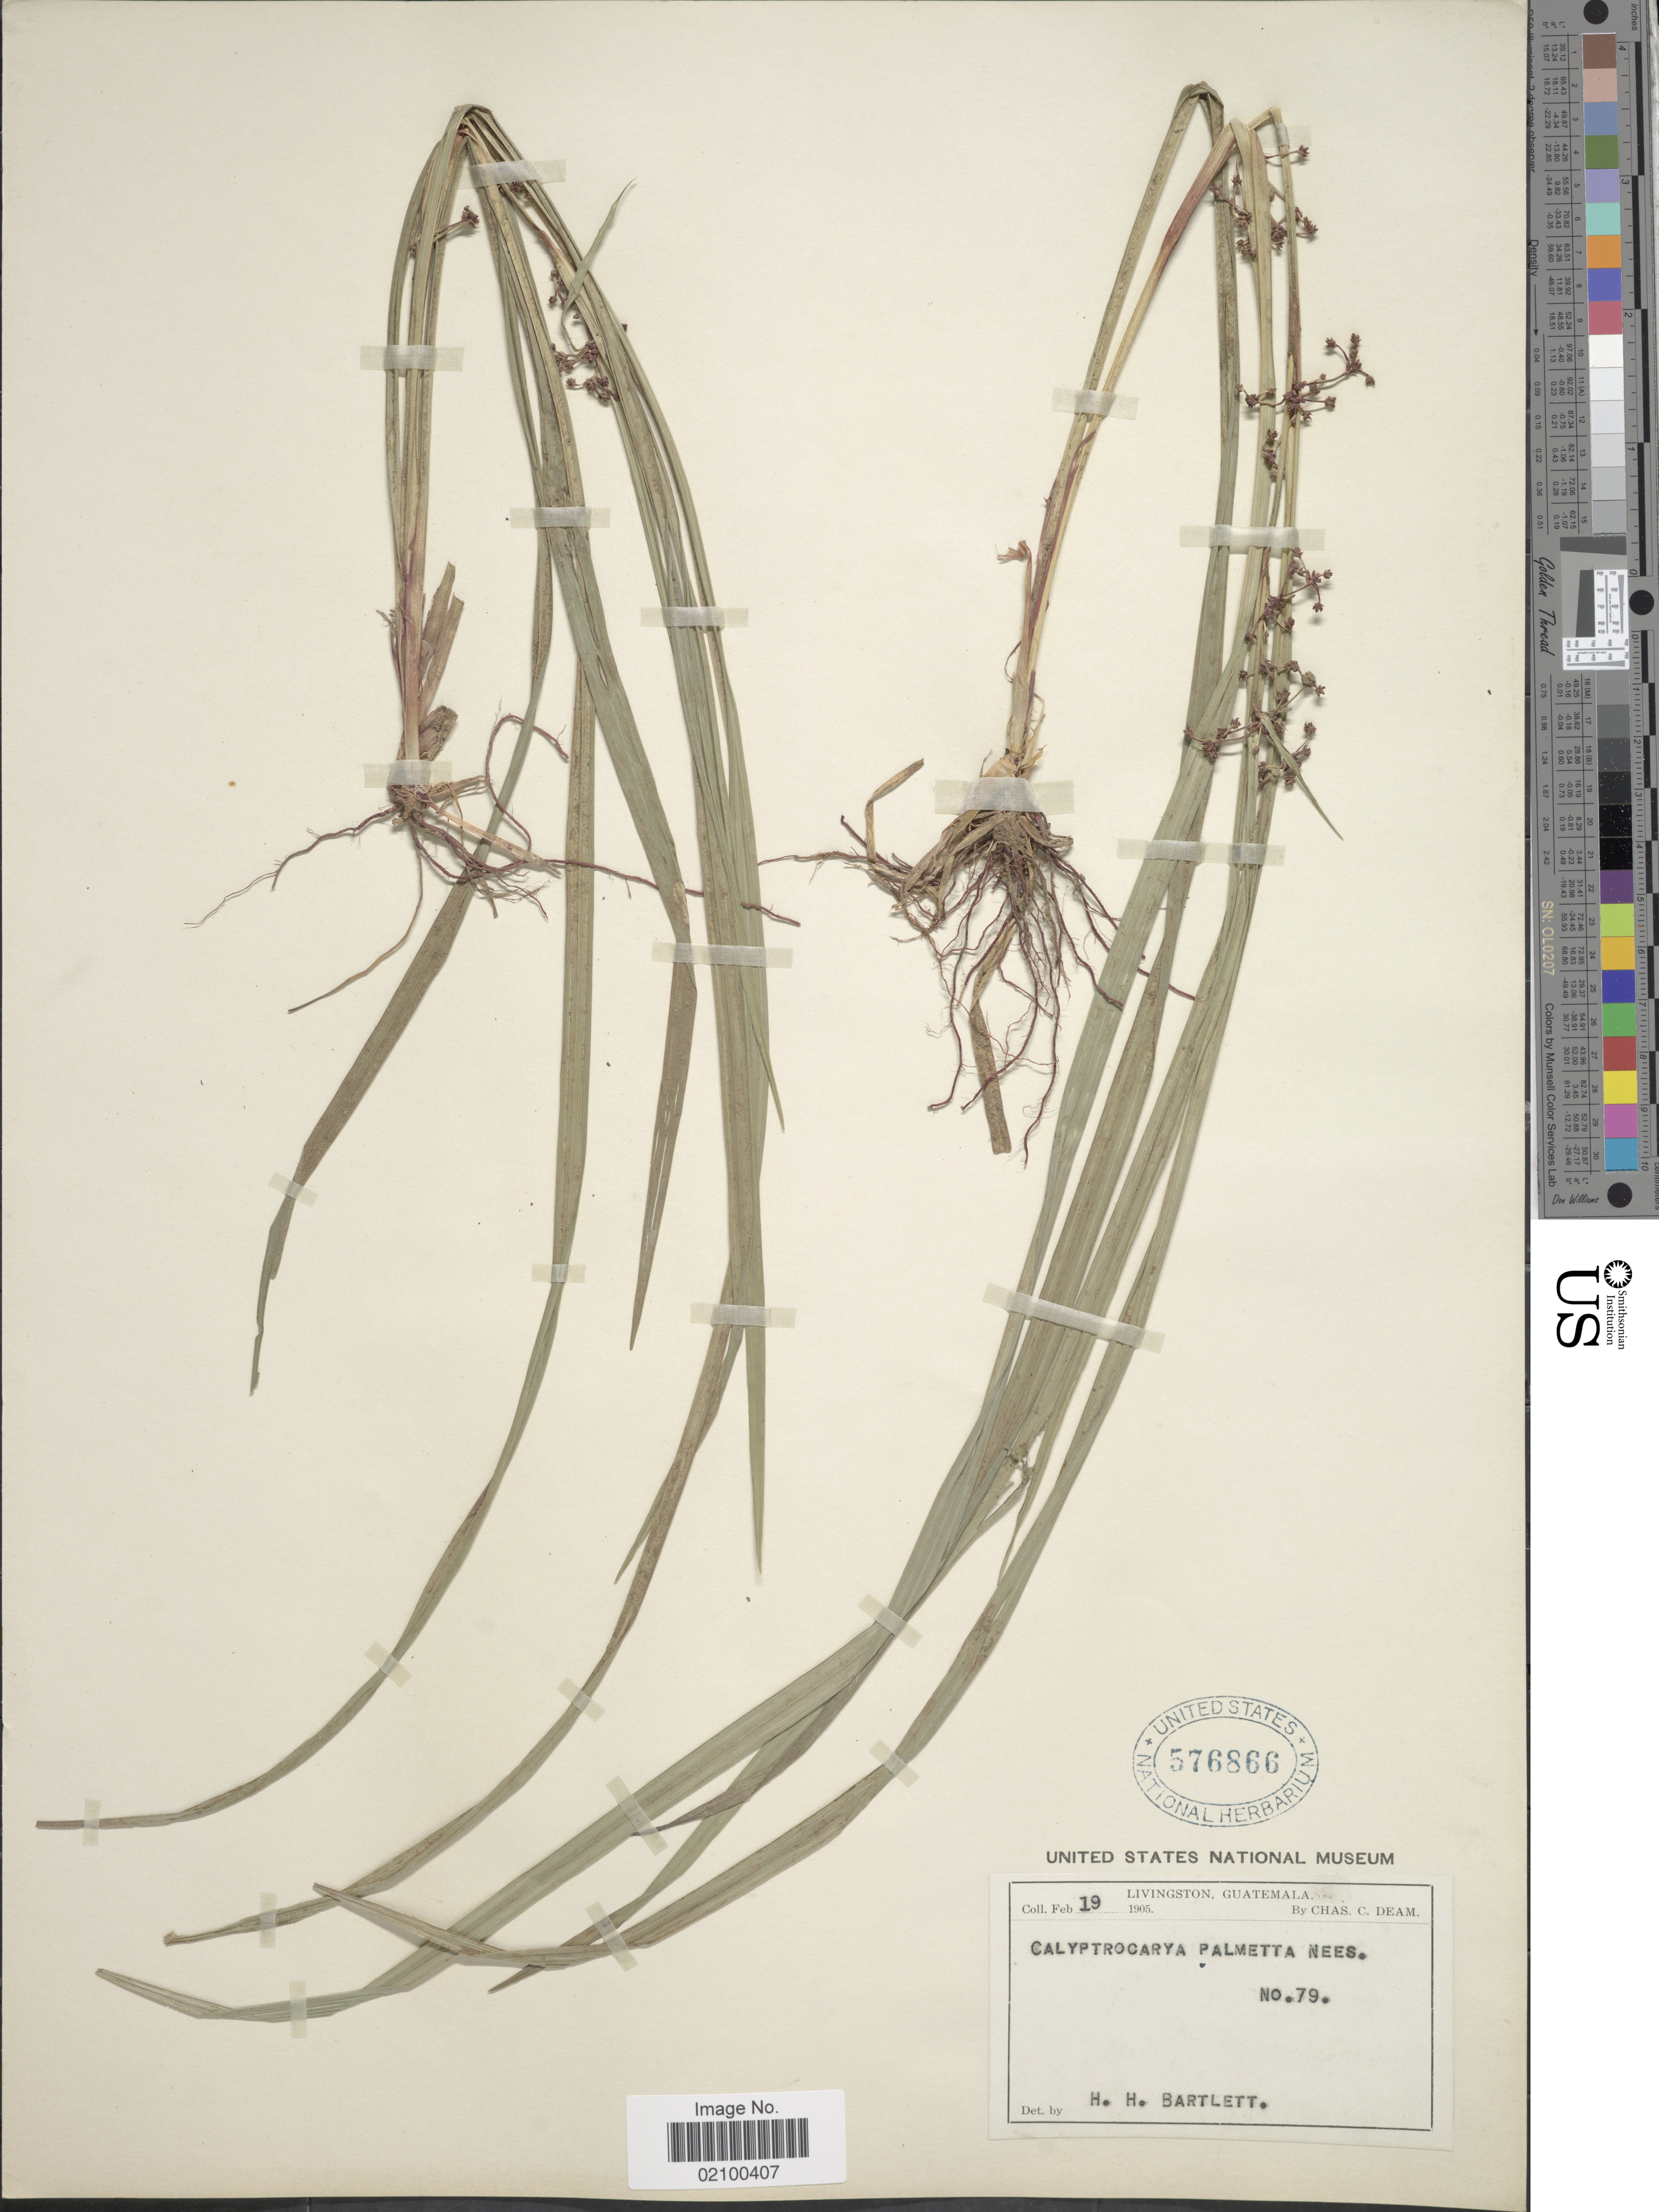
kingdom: Plantae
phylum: Tracheophyta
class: Liliopsida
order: Poales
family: Cyperaceae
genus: Calyptrocarya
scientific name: Calyptrocarya glomerulata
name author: (Brongn.) Urb.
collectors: C. C. Deam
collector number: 79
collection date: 1905-02-19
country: Guatemala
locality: Livingston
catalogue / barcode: US 576866